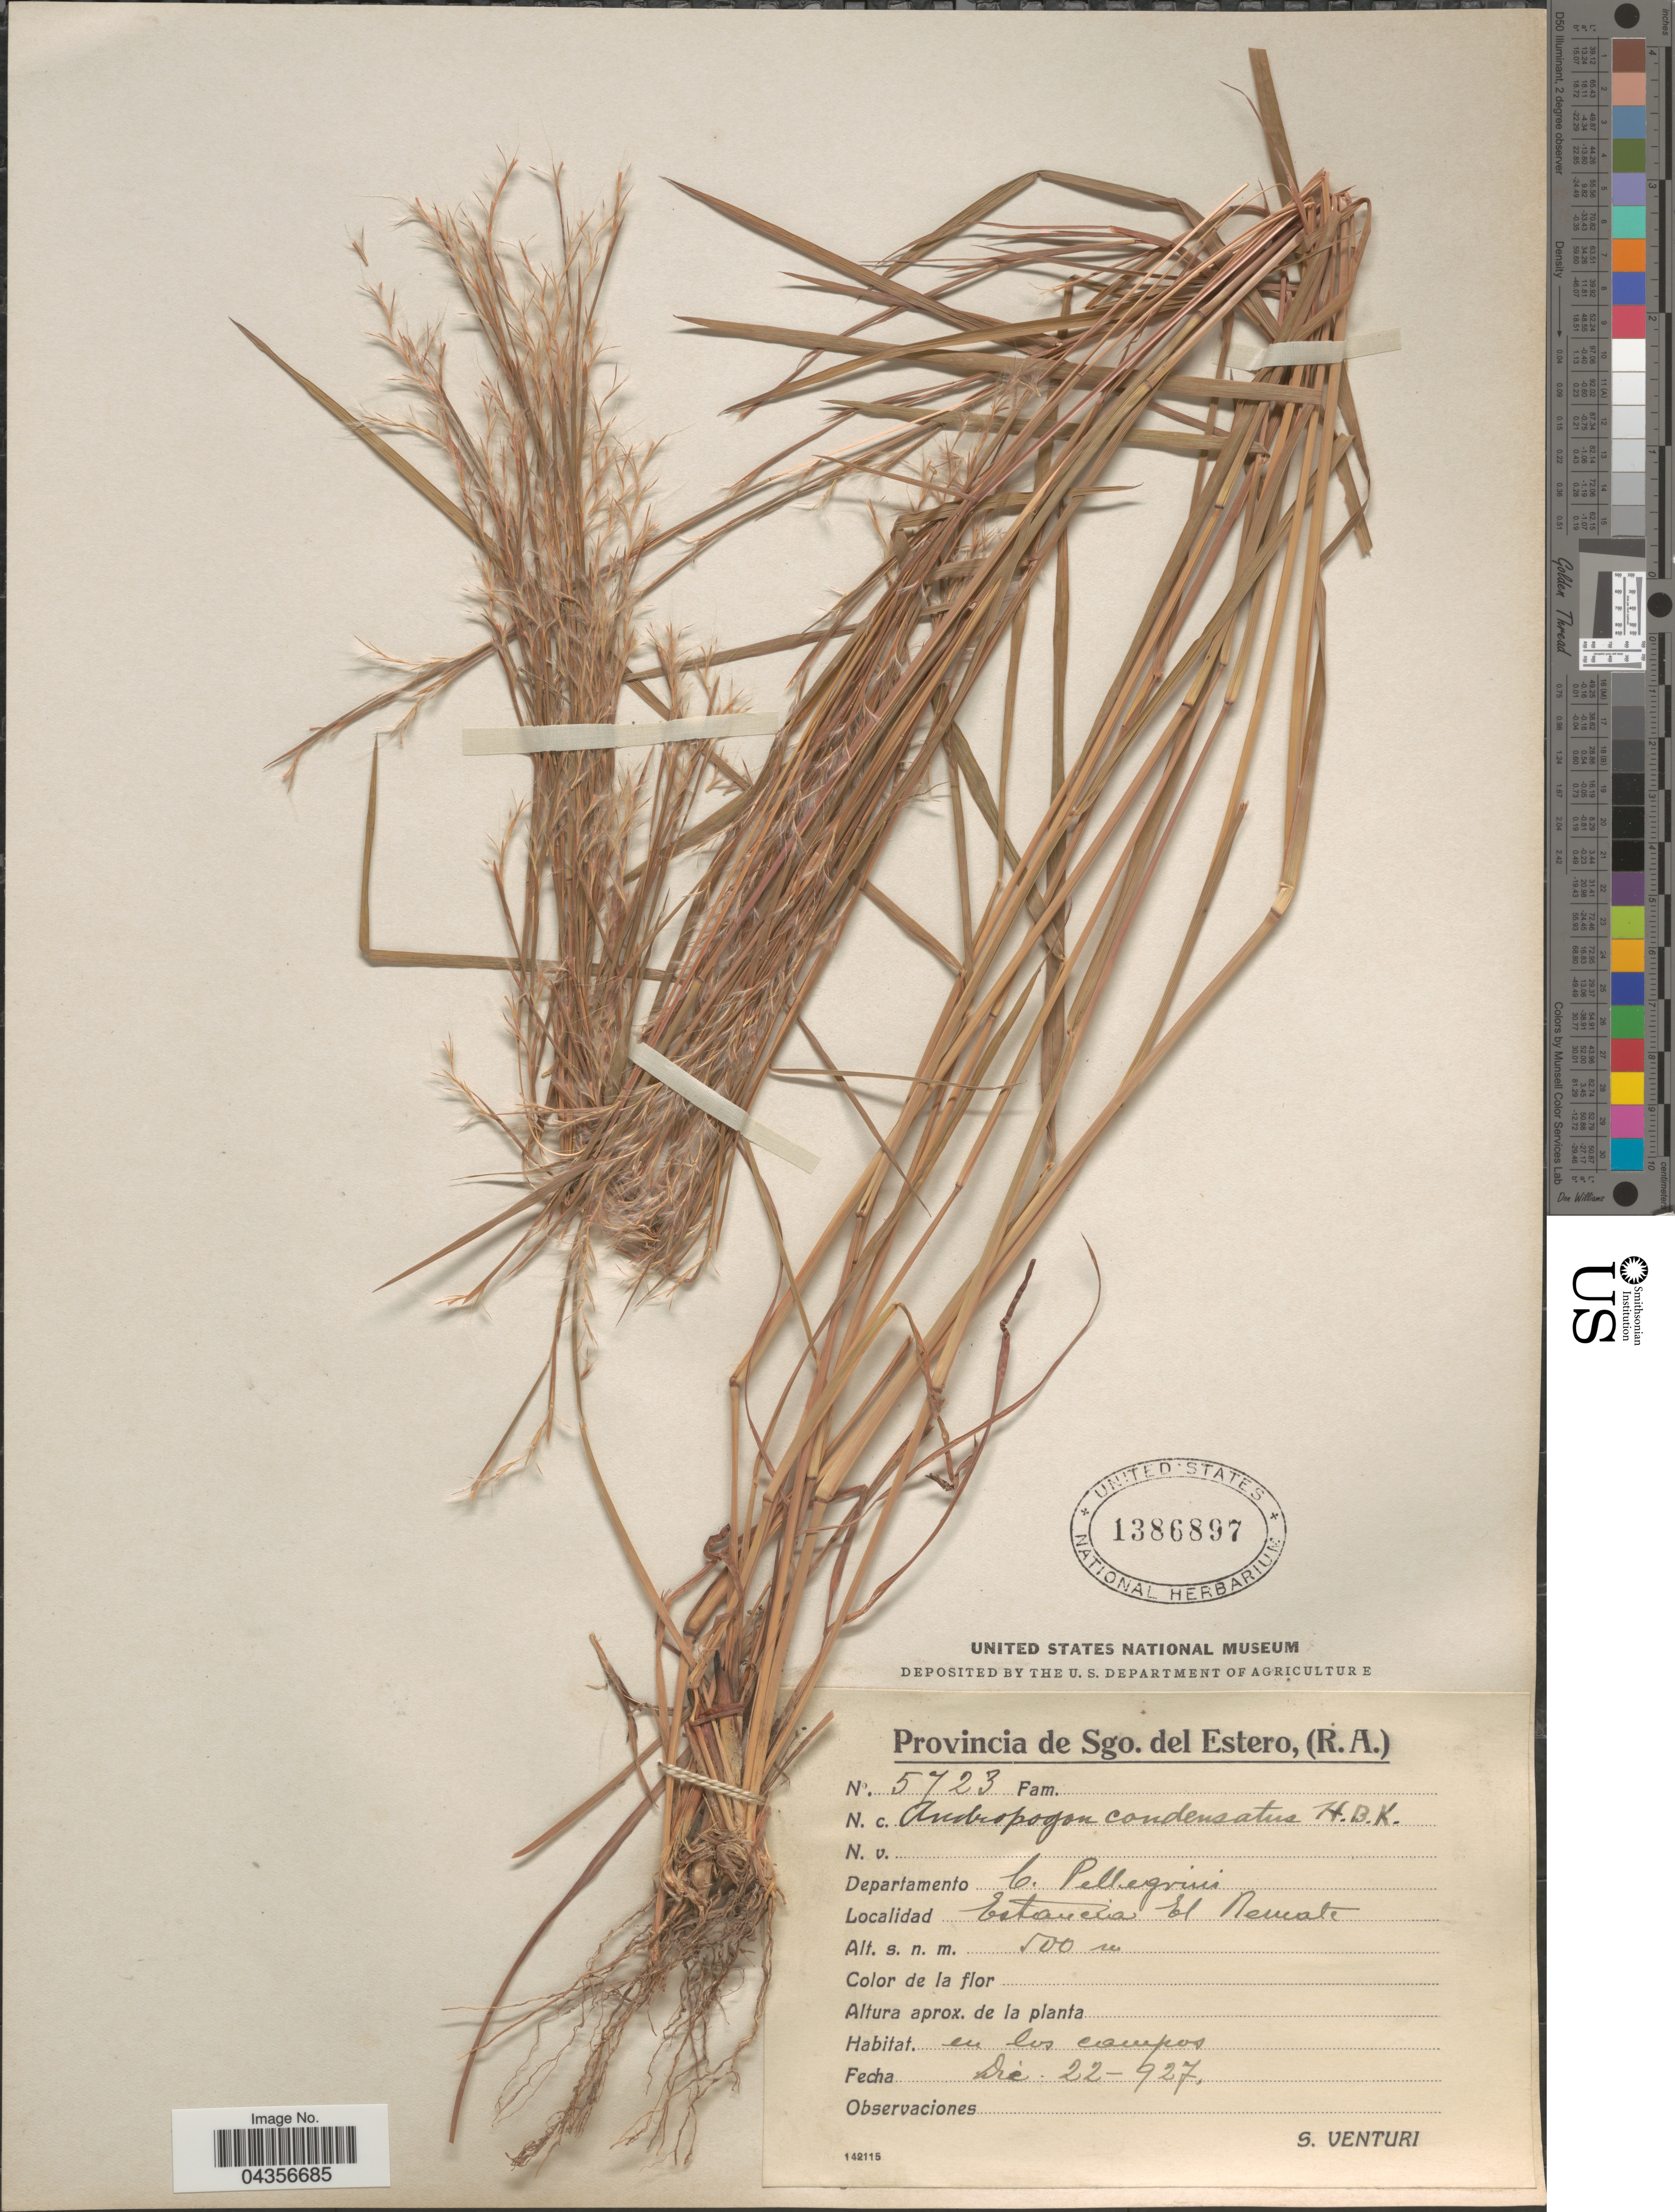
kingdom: Plantae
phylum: Tracheophyta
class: Liliopsida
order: Poales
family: Poaceae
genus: Schizachyrium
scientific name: Schizachyrium microstachyum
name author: (Desv. ex Ham.) Roseng. et al.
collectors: S. Venturi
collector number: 5723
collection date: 1927-12-22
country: Argentina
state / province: Santiago del Estero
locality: Departamento C. Pellegrini. Estancia El Remate.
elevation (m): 500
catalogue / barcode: US 1386897